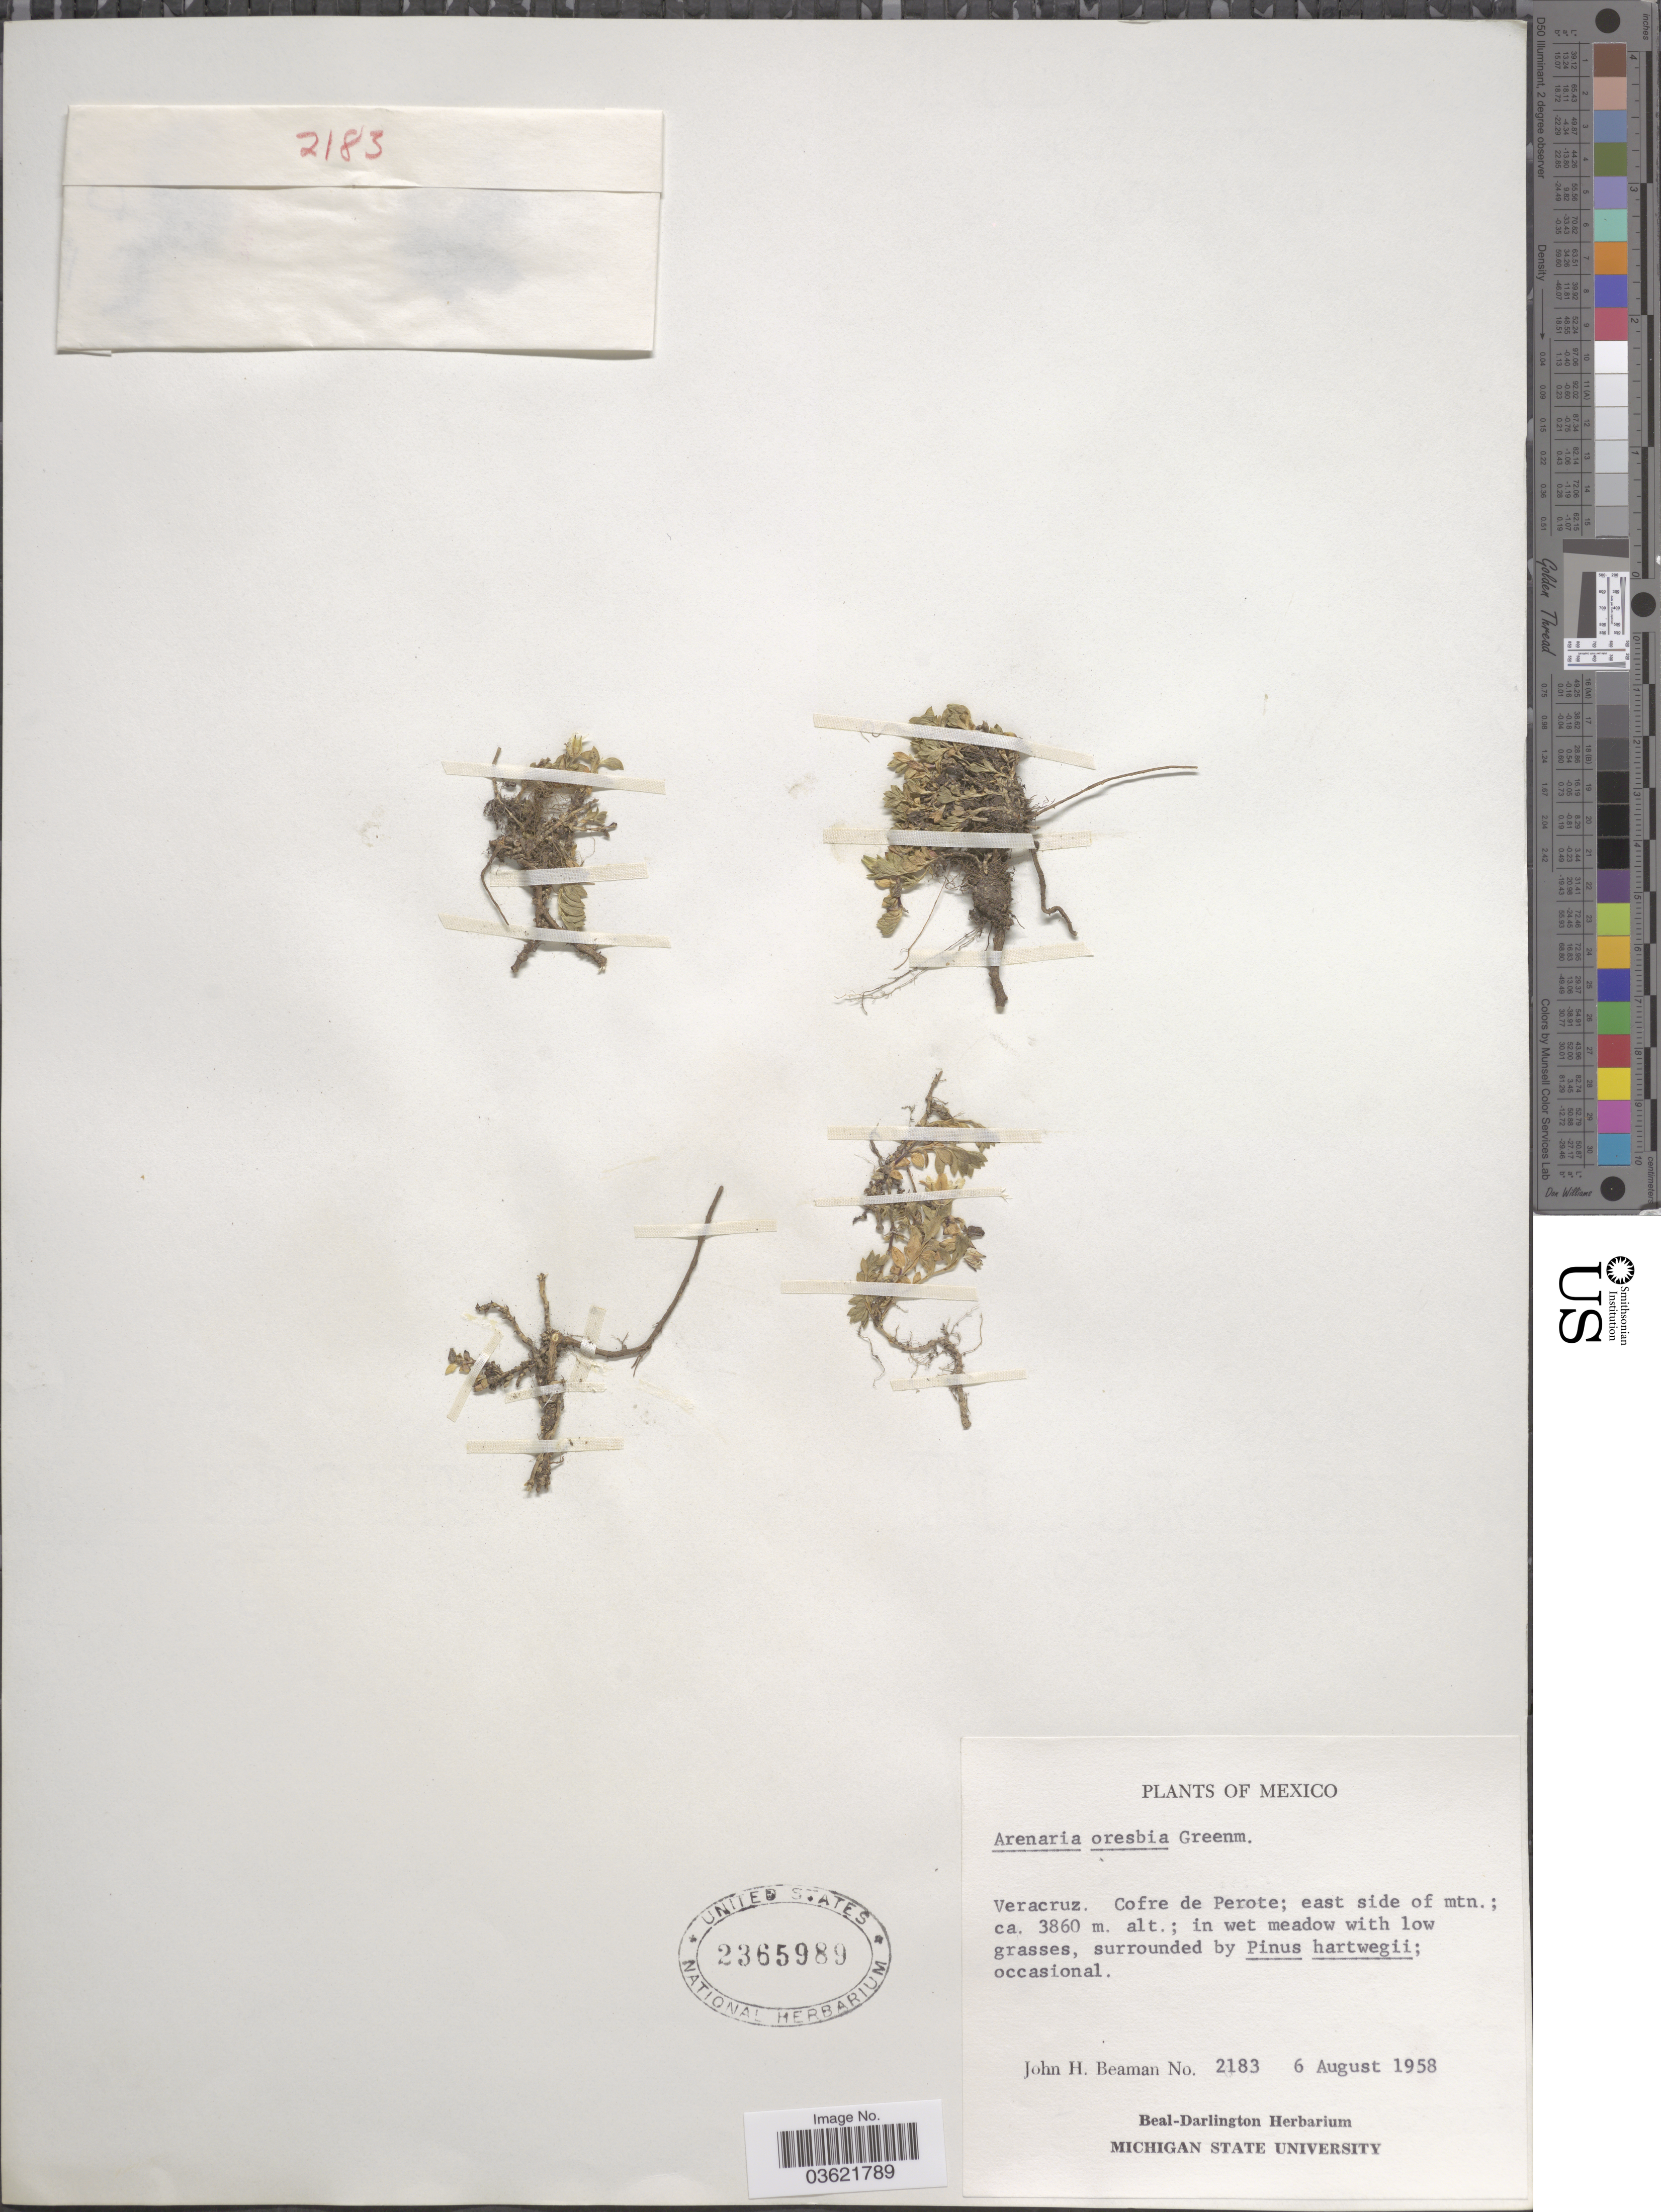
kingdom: Plantae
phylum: Tracheophyta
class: Magnoliopsida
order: Caryophyllales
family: Caryophyllaceae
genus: Arenaria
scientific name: Arenaria oresbia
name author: Greenm.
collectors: J. H. Beaman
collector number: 2183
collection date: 1958-08-06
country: Mexico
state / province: Veracruz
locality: Veracruz. Cofre de Perote; east side of mtn.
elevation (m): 3860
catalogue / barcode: US 2365989